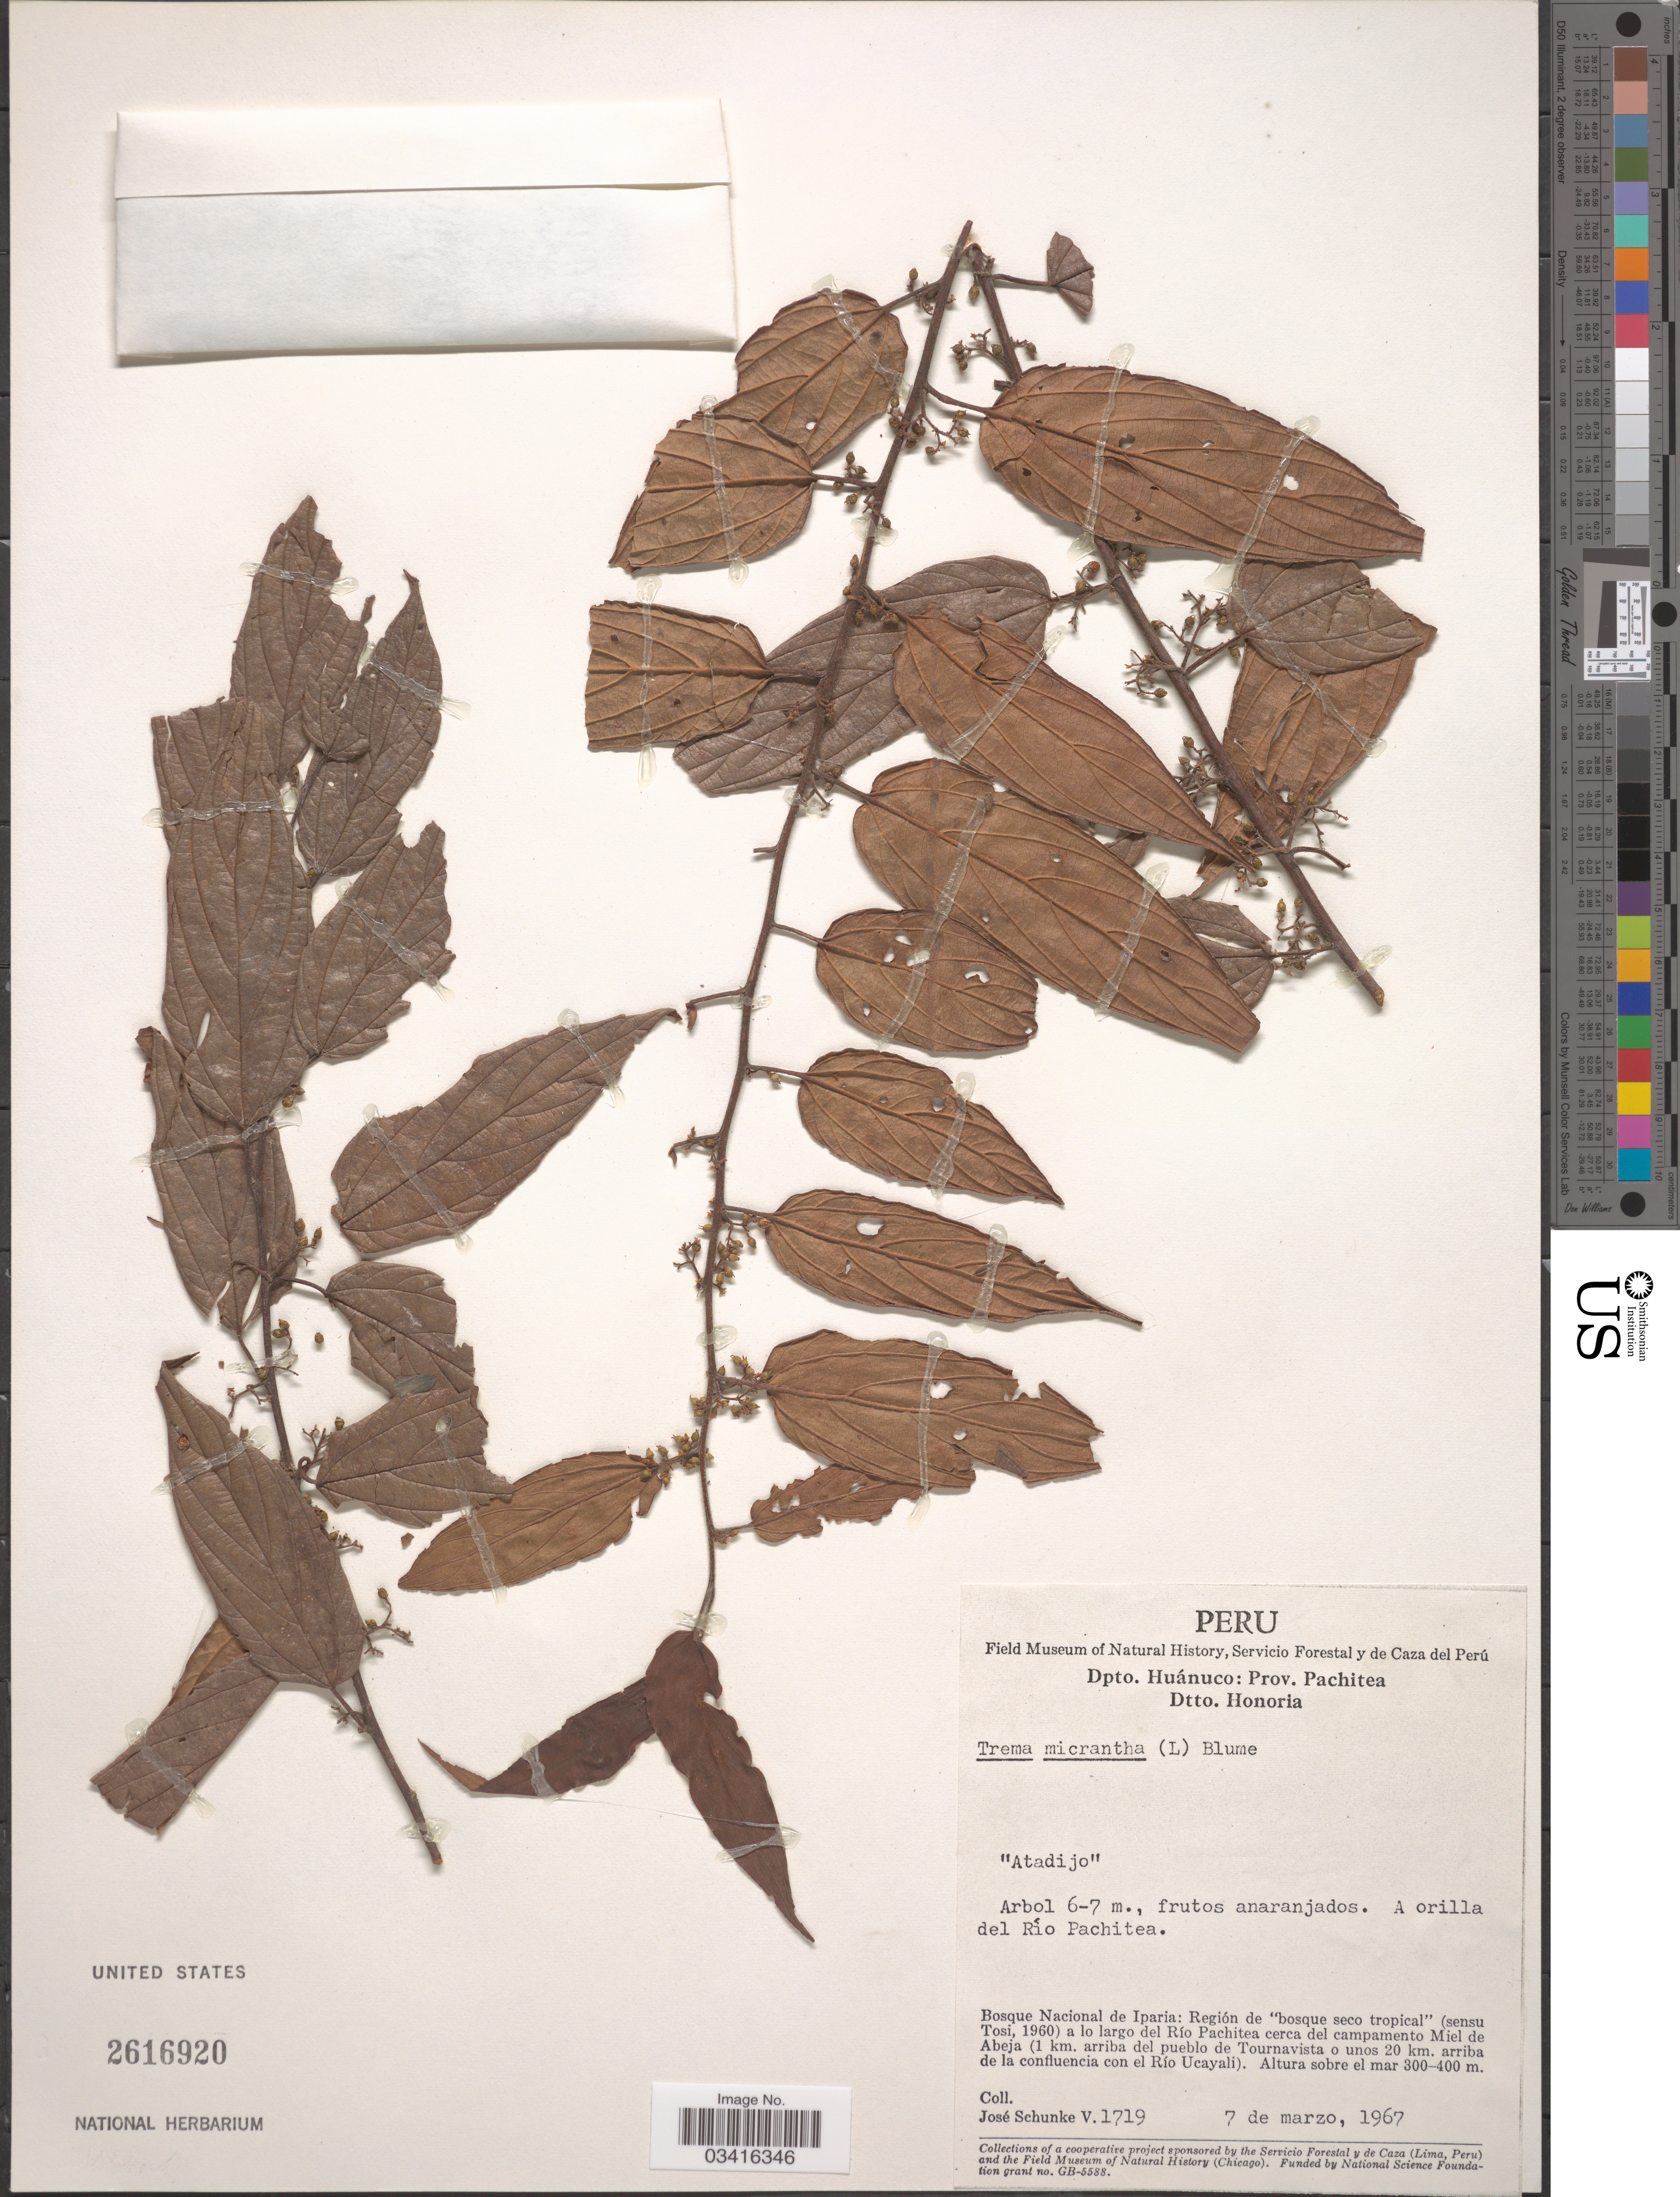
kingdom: Plantae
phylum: Tracheophyta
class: Magnoliopsida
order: Rosales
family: Cannabaceae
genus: Trema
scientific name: Trema micranthum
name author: (L.) Blume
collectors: J. Schunke Vigo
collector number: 1719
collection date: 1967-03-07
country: Peru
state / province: Huánuco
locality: Dpto. Huánuco: Prov. Pachitea. A orilla del Rio Pachitea. Dtto. Honoria. Bosque Nacional de Iparia: Región de "bosque seco tropical" (sensu Tosi, 1960) a lo largo del Río Pachitea cerca del campamento Miel de Abeja (1 km. arriba del pueblo de Tournavista o unos 20 km. arriba de la confluencia con el Río Ucayali).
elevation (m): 300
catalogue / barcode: US 2616920